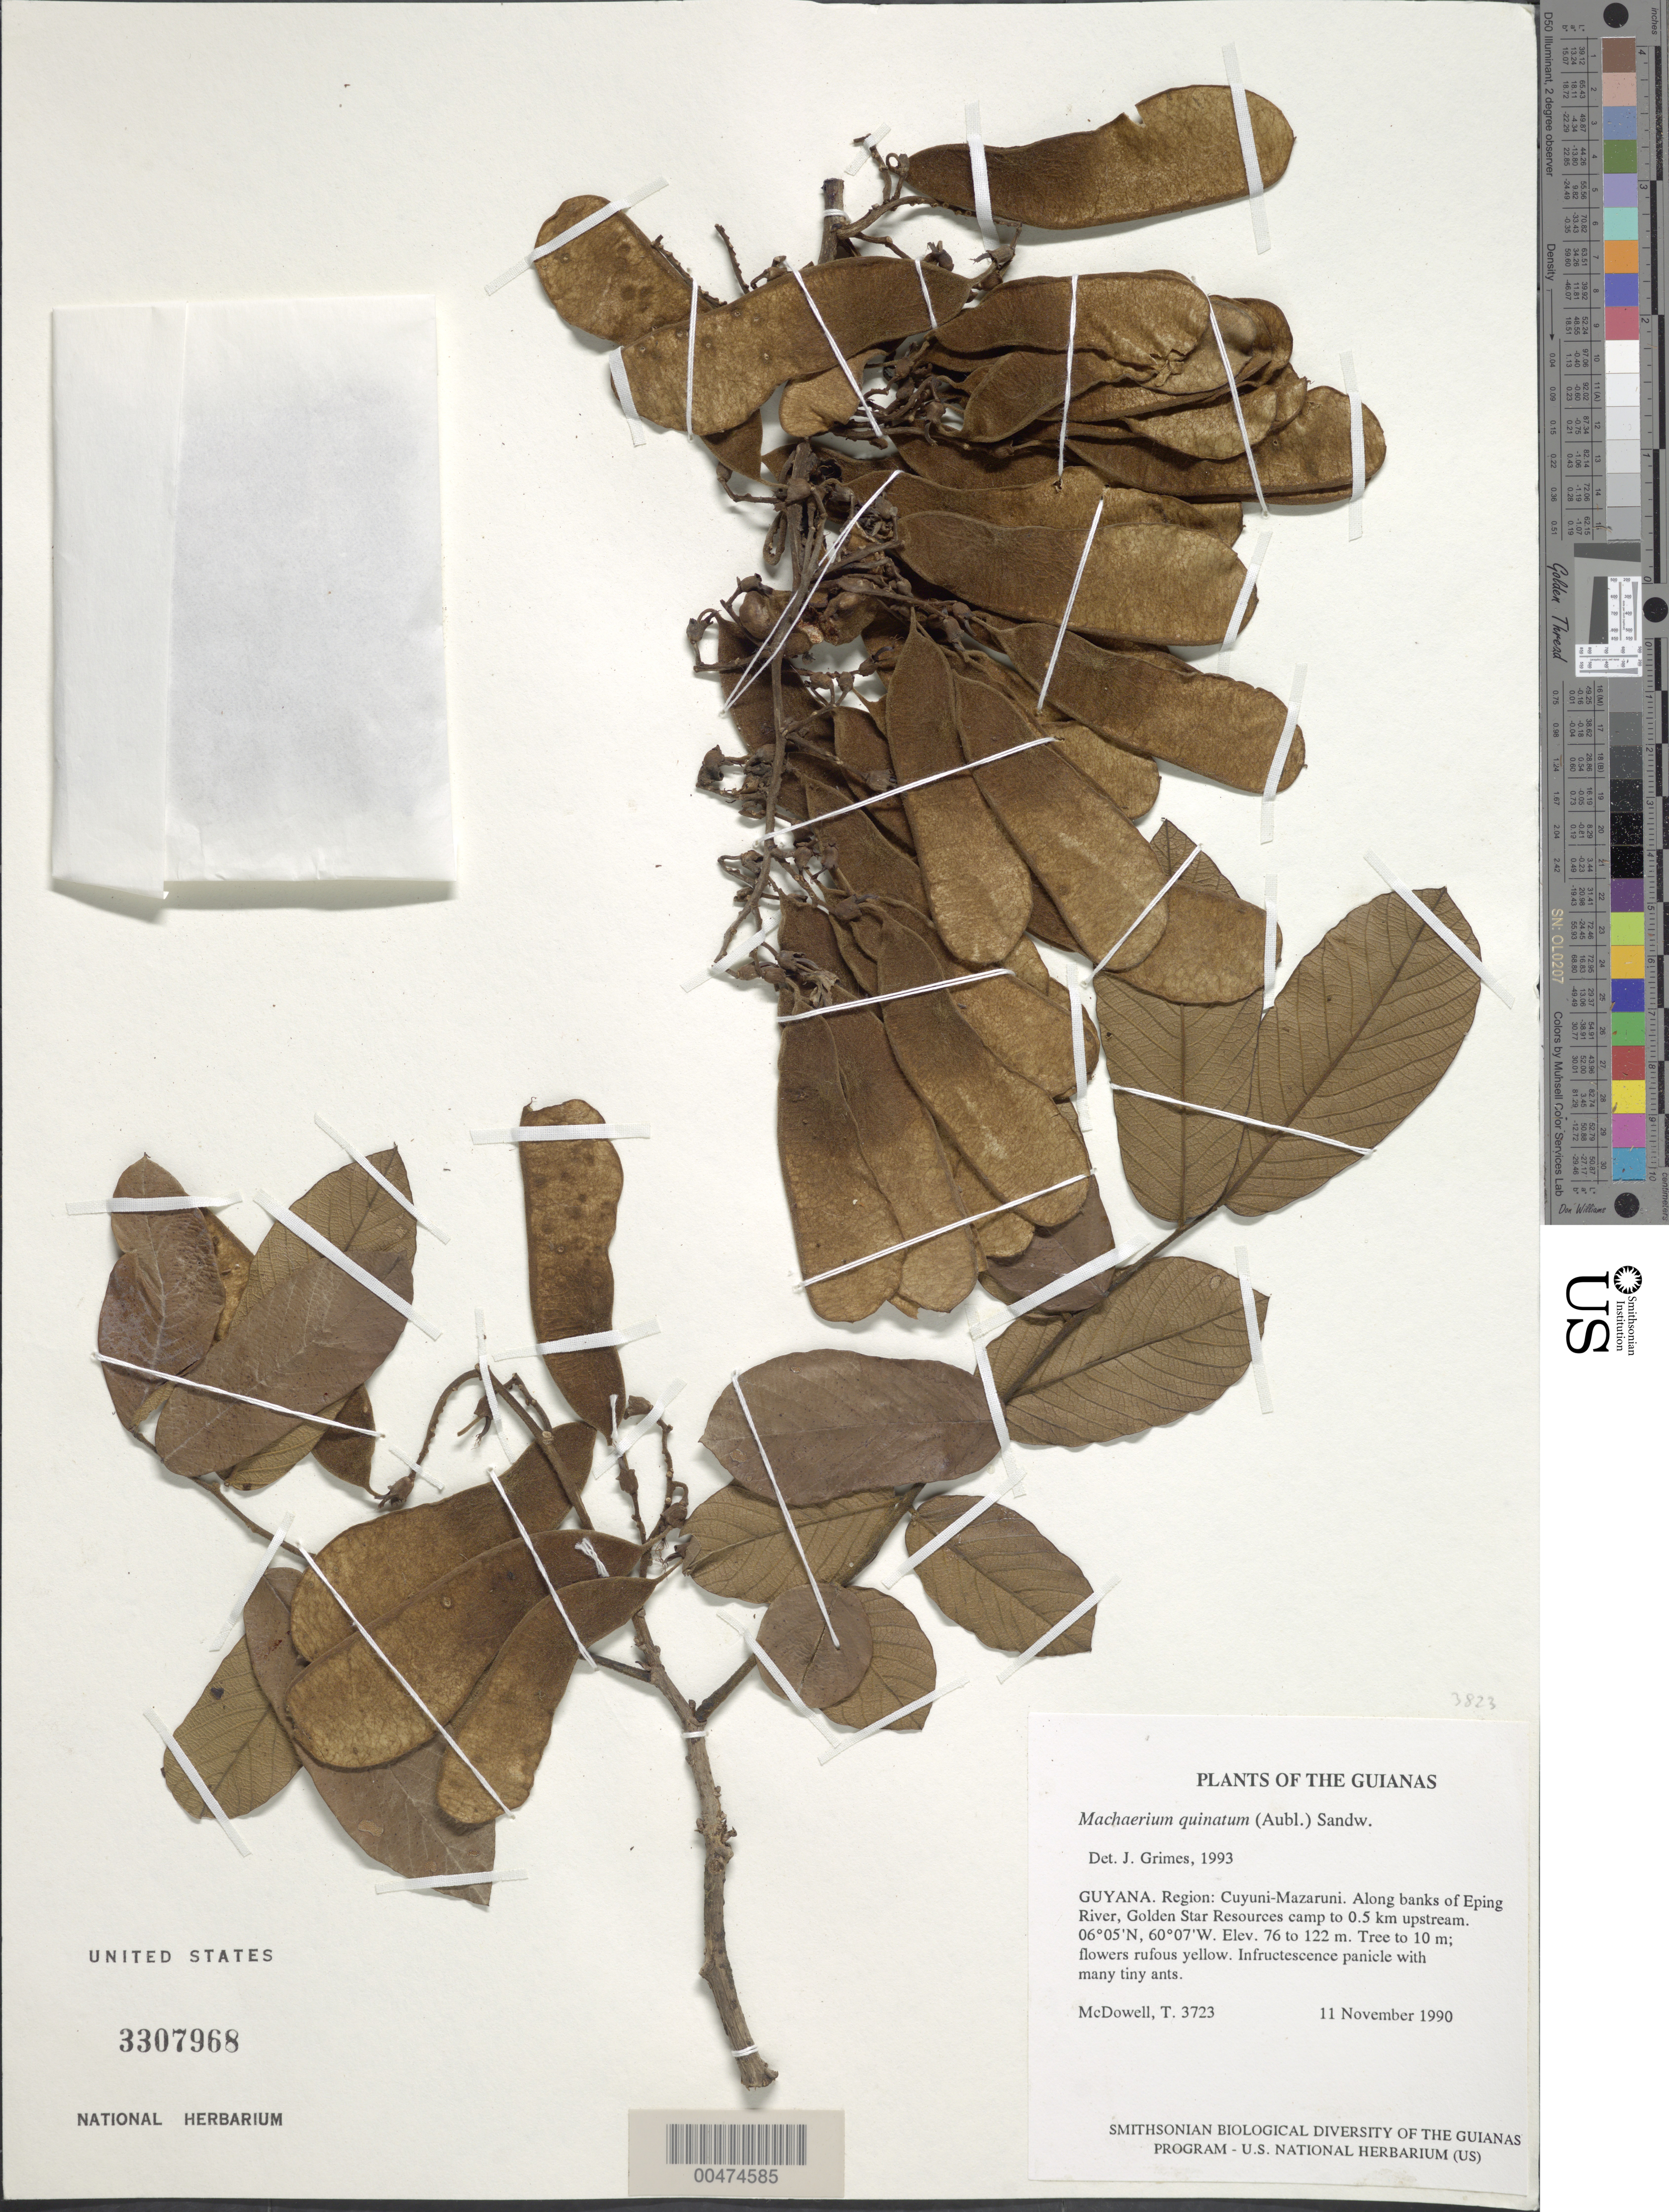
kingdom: Plantae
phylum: Tracheophyta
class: Magnoliopsida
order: Fabales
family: Fabaceae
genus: Machaerium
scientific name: Machaerium quinatum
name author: (Aubl.) Sandwith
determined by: Grimes, J.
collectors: T. McDowell & D. Gopaul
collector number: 3723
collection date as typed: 11 November 1990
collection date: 1990-11-11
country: Guyana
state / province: Cuyuni-Mazaruni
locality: Eping River, from Golden Star Resources camp to 0.5 km upstream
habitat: Along banks of river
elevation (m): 76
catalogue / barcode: US 3307968